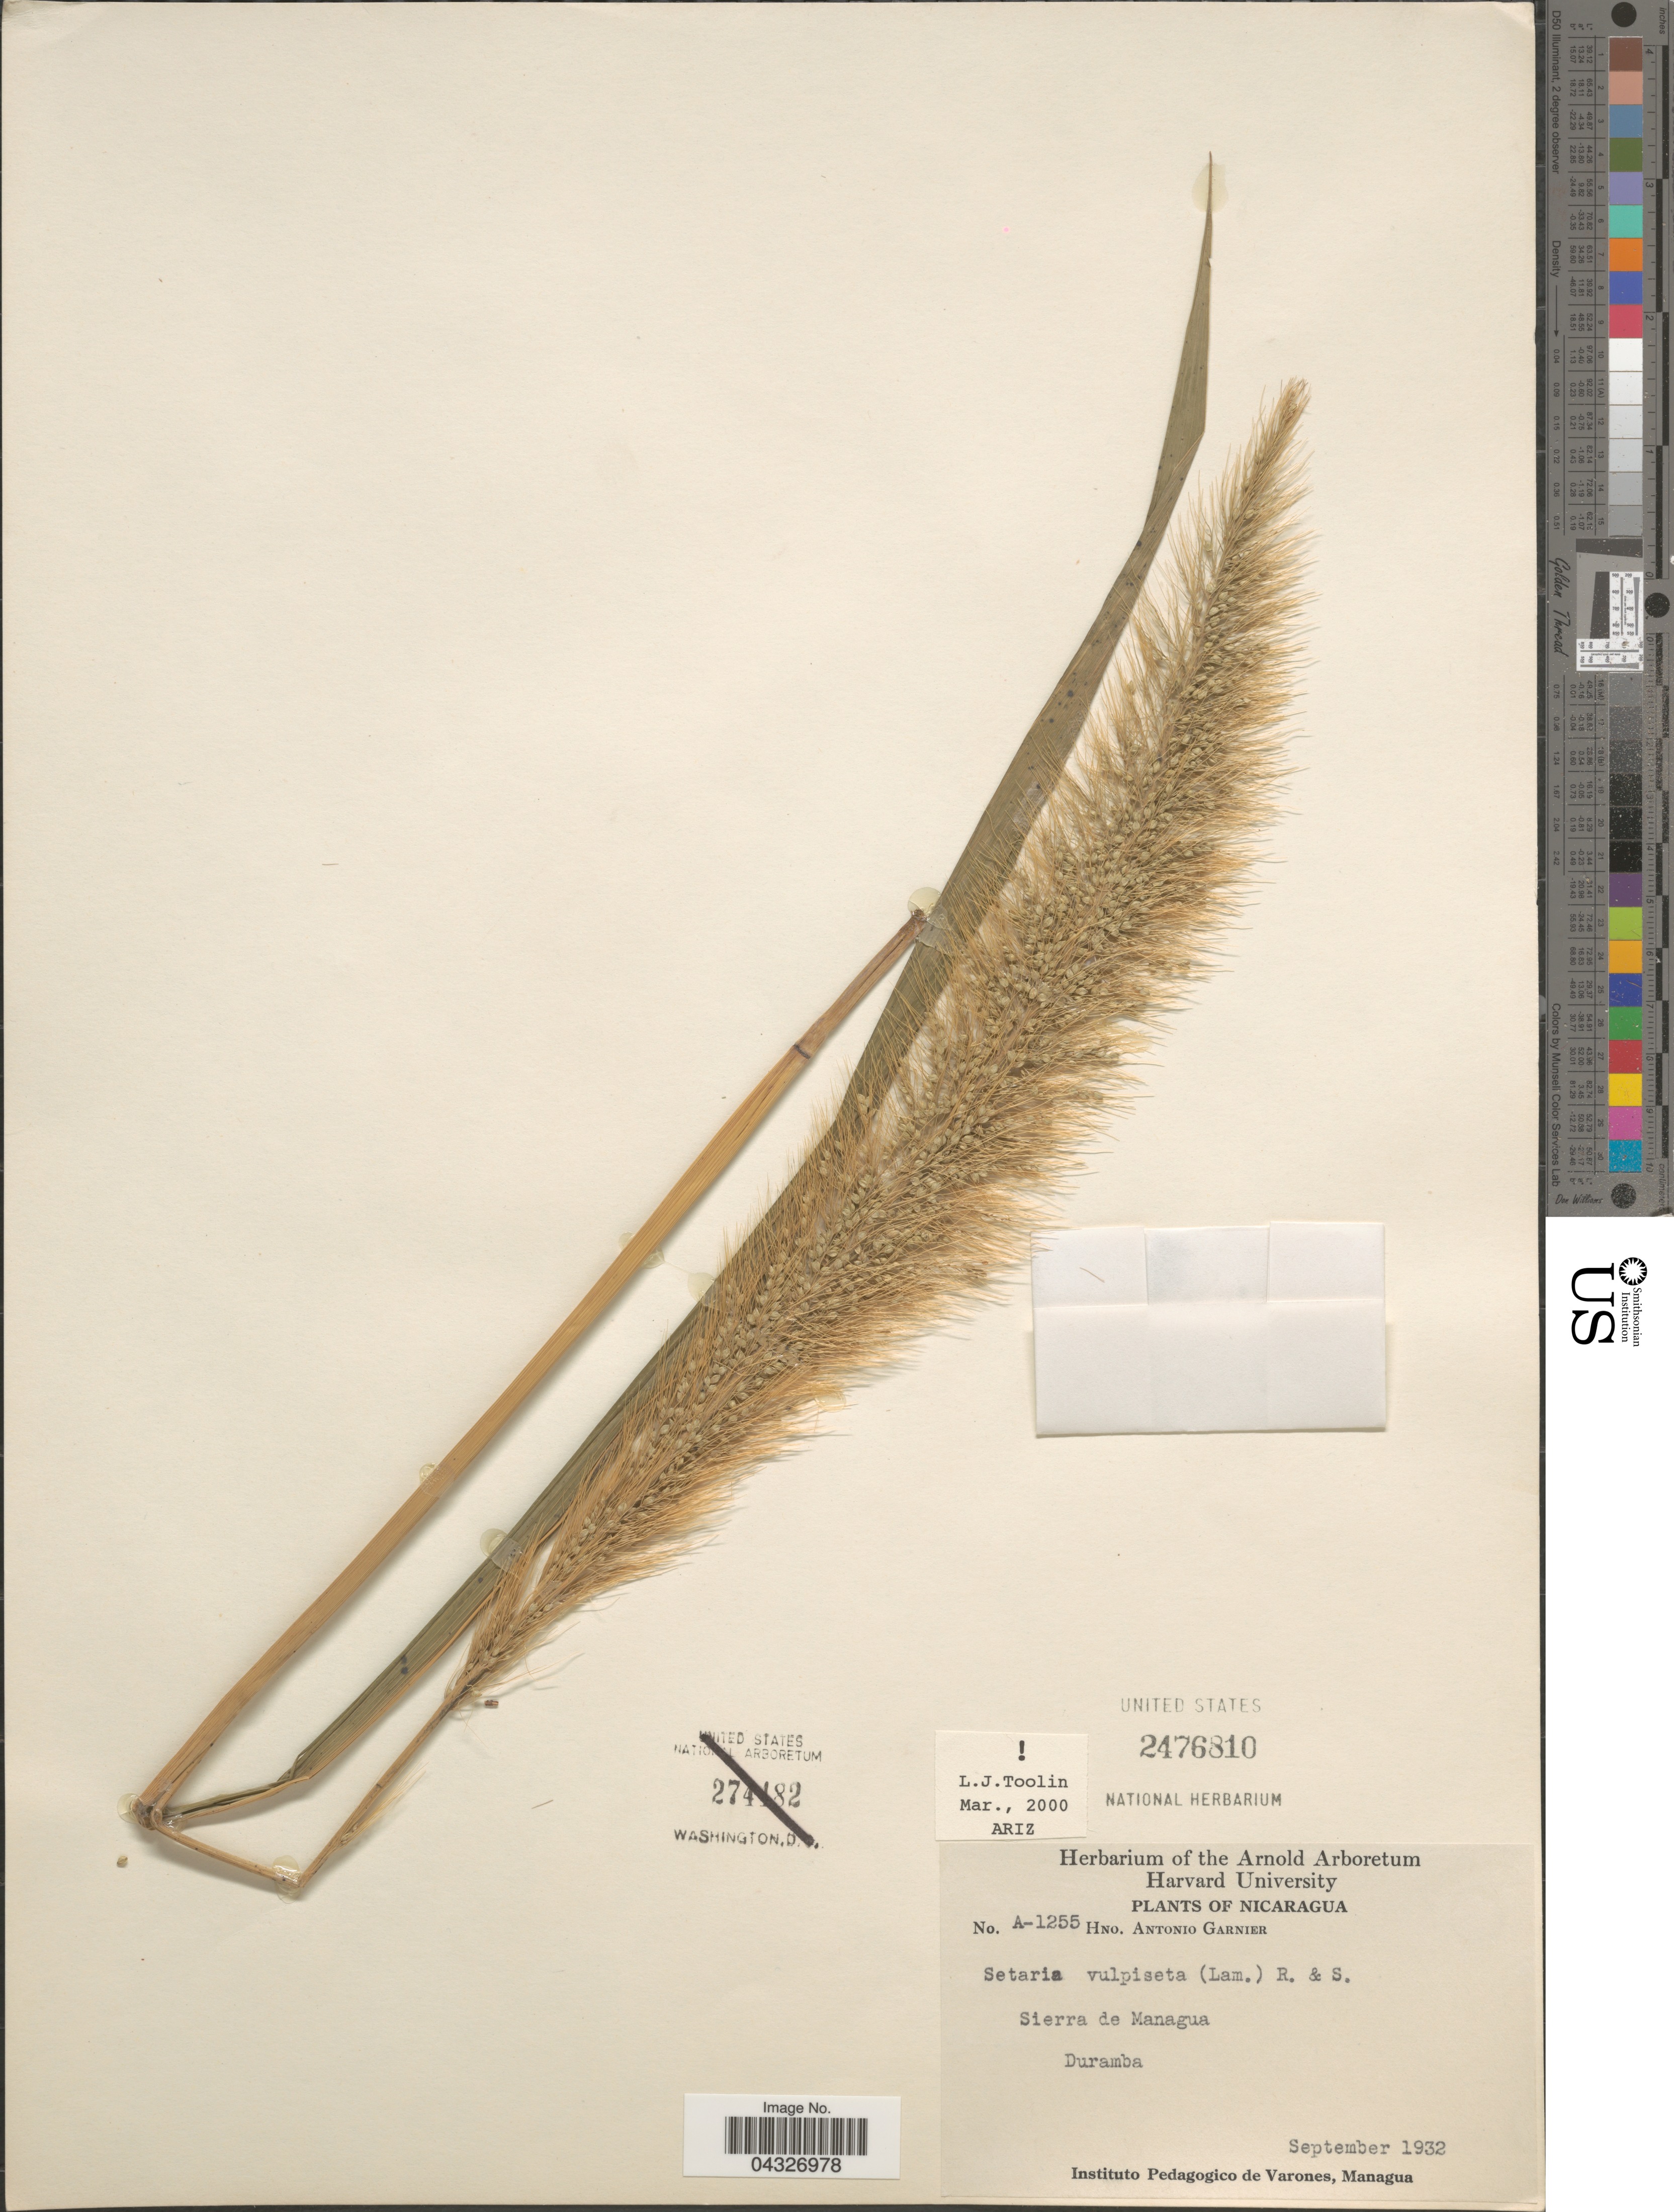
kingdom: Plantae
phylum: Tracheophyta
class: Liliopsida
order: Poales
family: Poaceae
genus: Setaria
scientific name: Setaria vulpiseta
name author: (Lam.) Roem. & Schult.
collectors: Bro. A. Garnier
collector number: A-1255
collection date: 1932-09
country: Nicaragua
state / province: Managua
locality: Sierra de Managua. Duramba.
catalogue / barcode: US 2476810